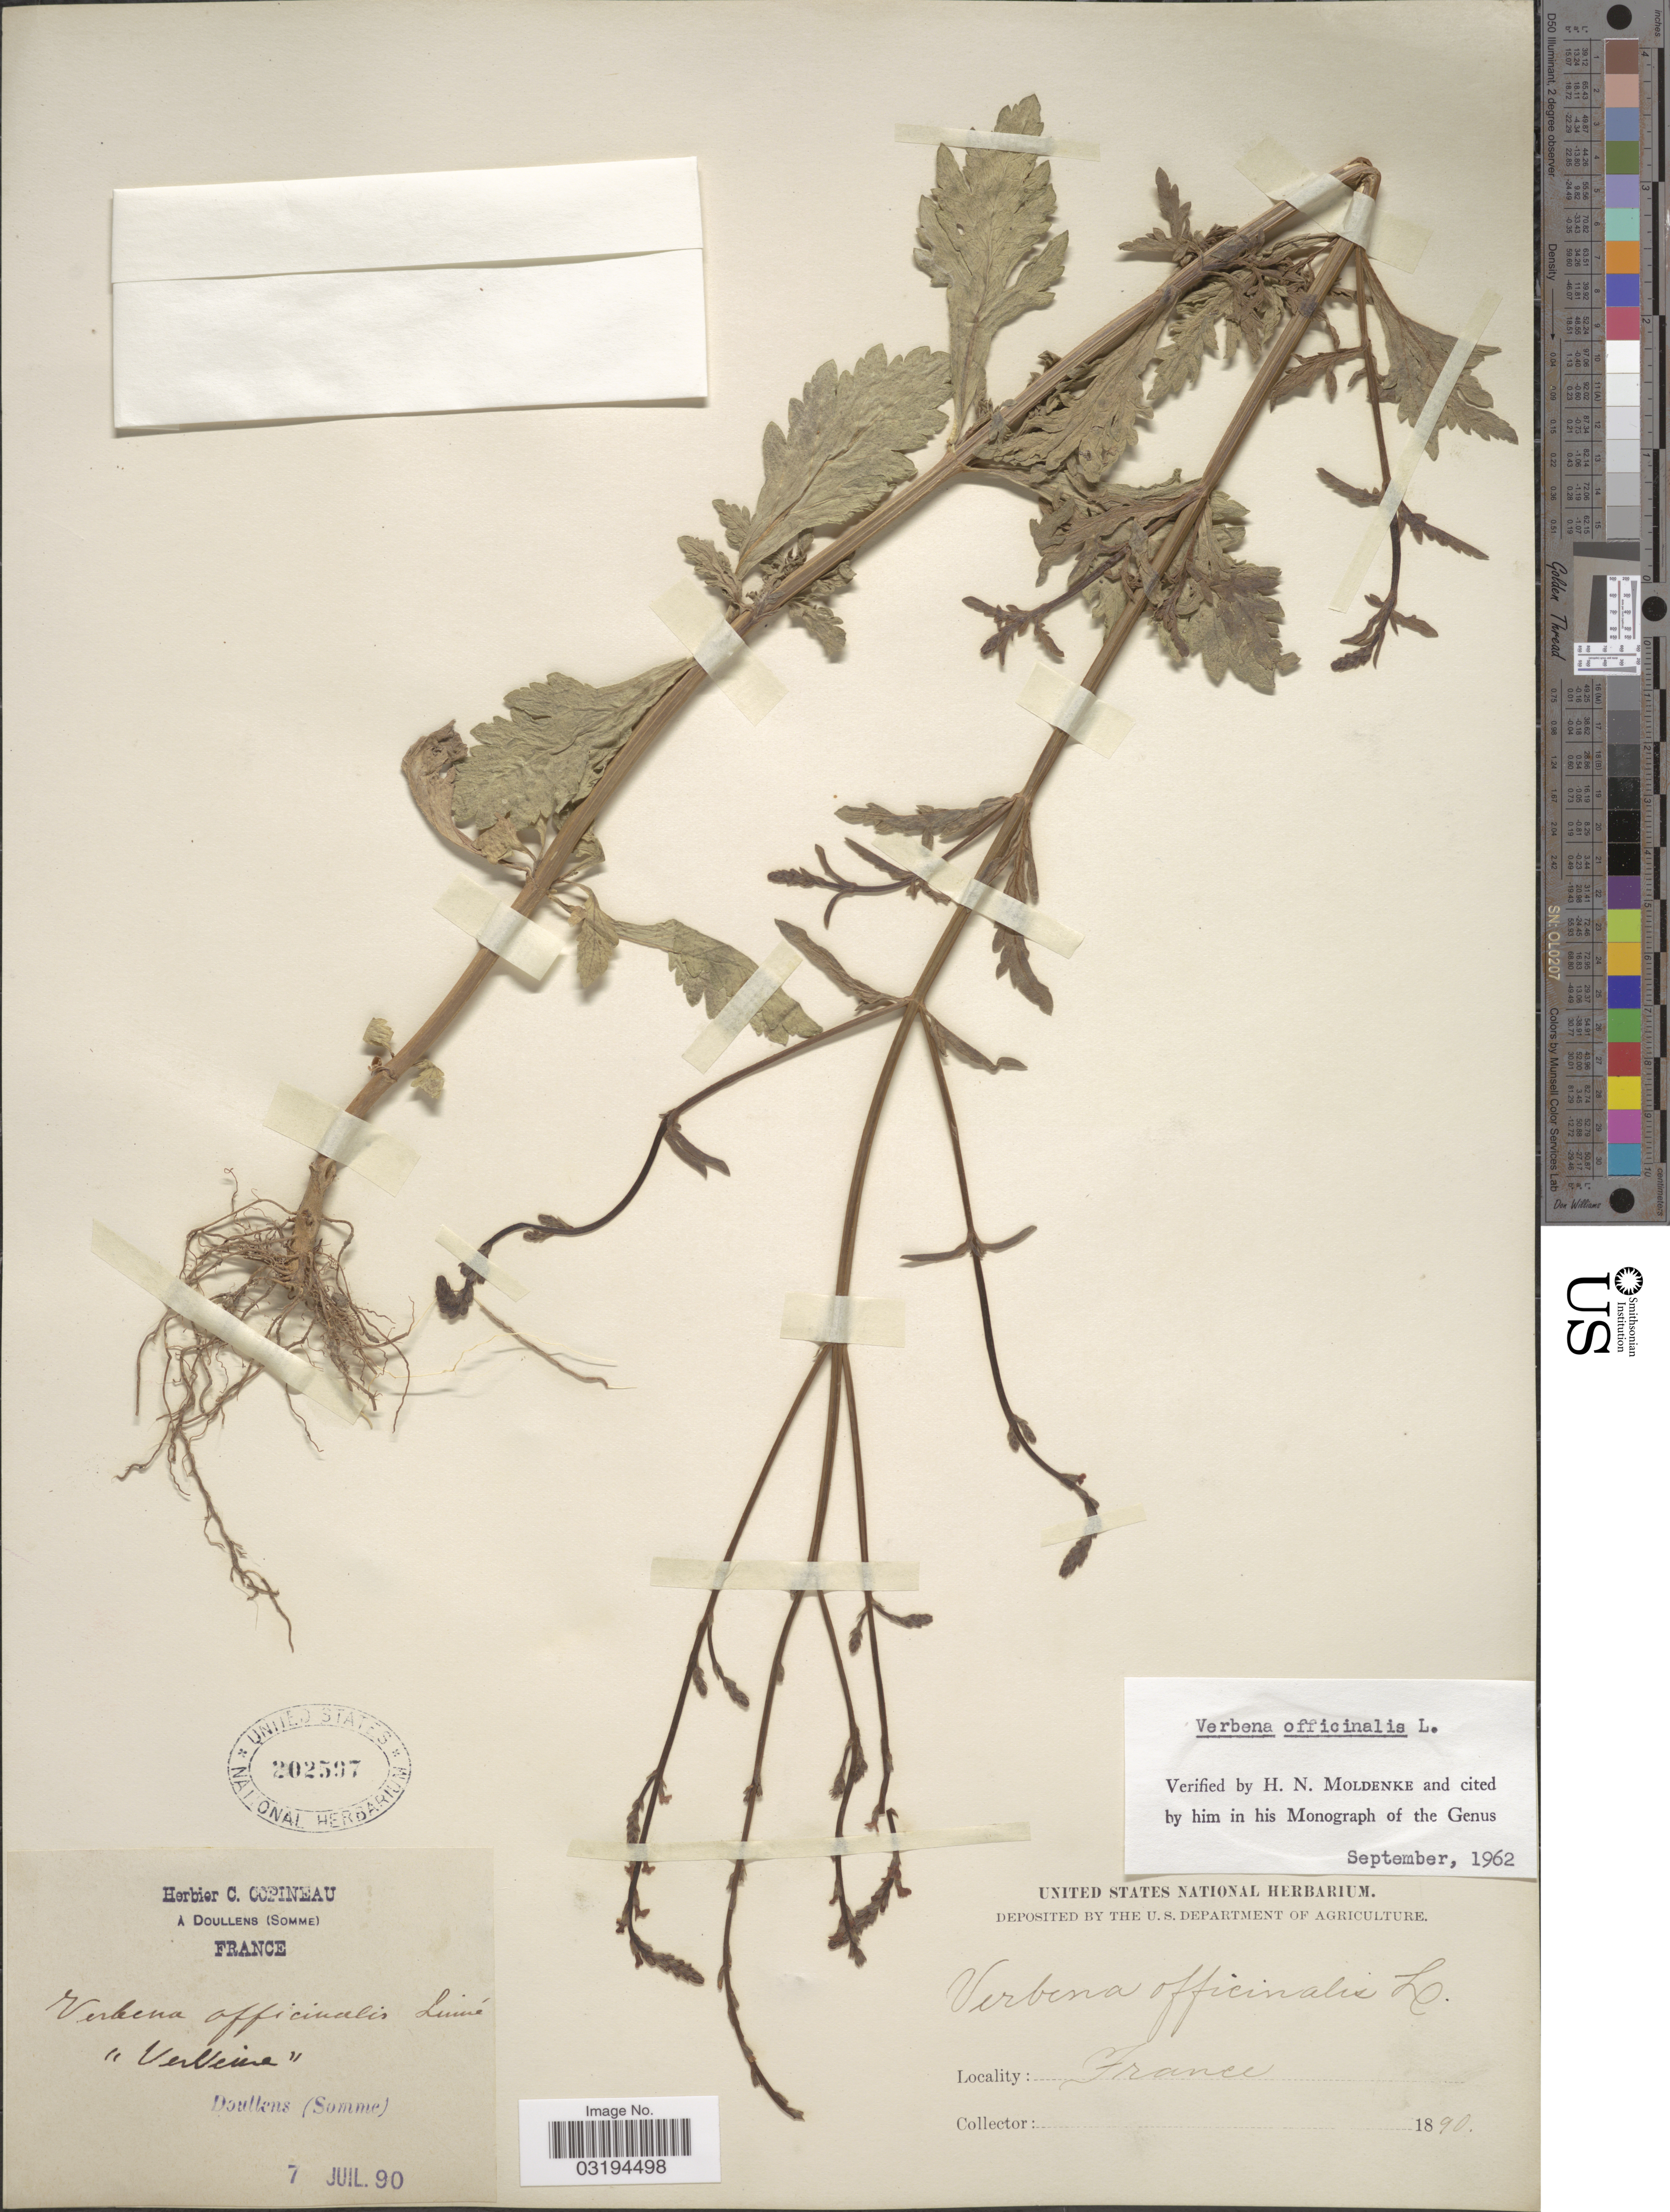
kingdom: Plantae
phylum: Tracheophyta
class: Magnoliopsida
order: Lamiales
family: Verbenaceae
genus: Verbena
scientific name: Verbena officinalis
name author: L.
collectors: ex herb. C. Copineau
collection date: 1890-07-07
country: France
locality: Doullens (Somme).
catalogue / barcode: US 202597